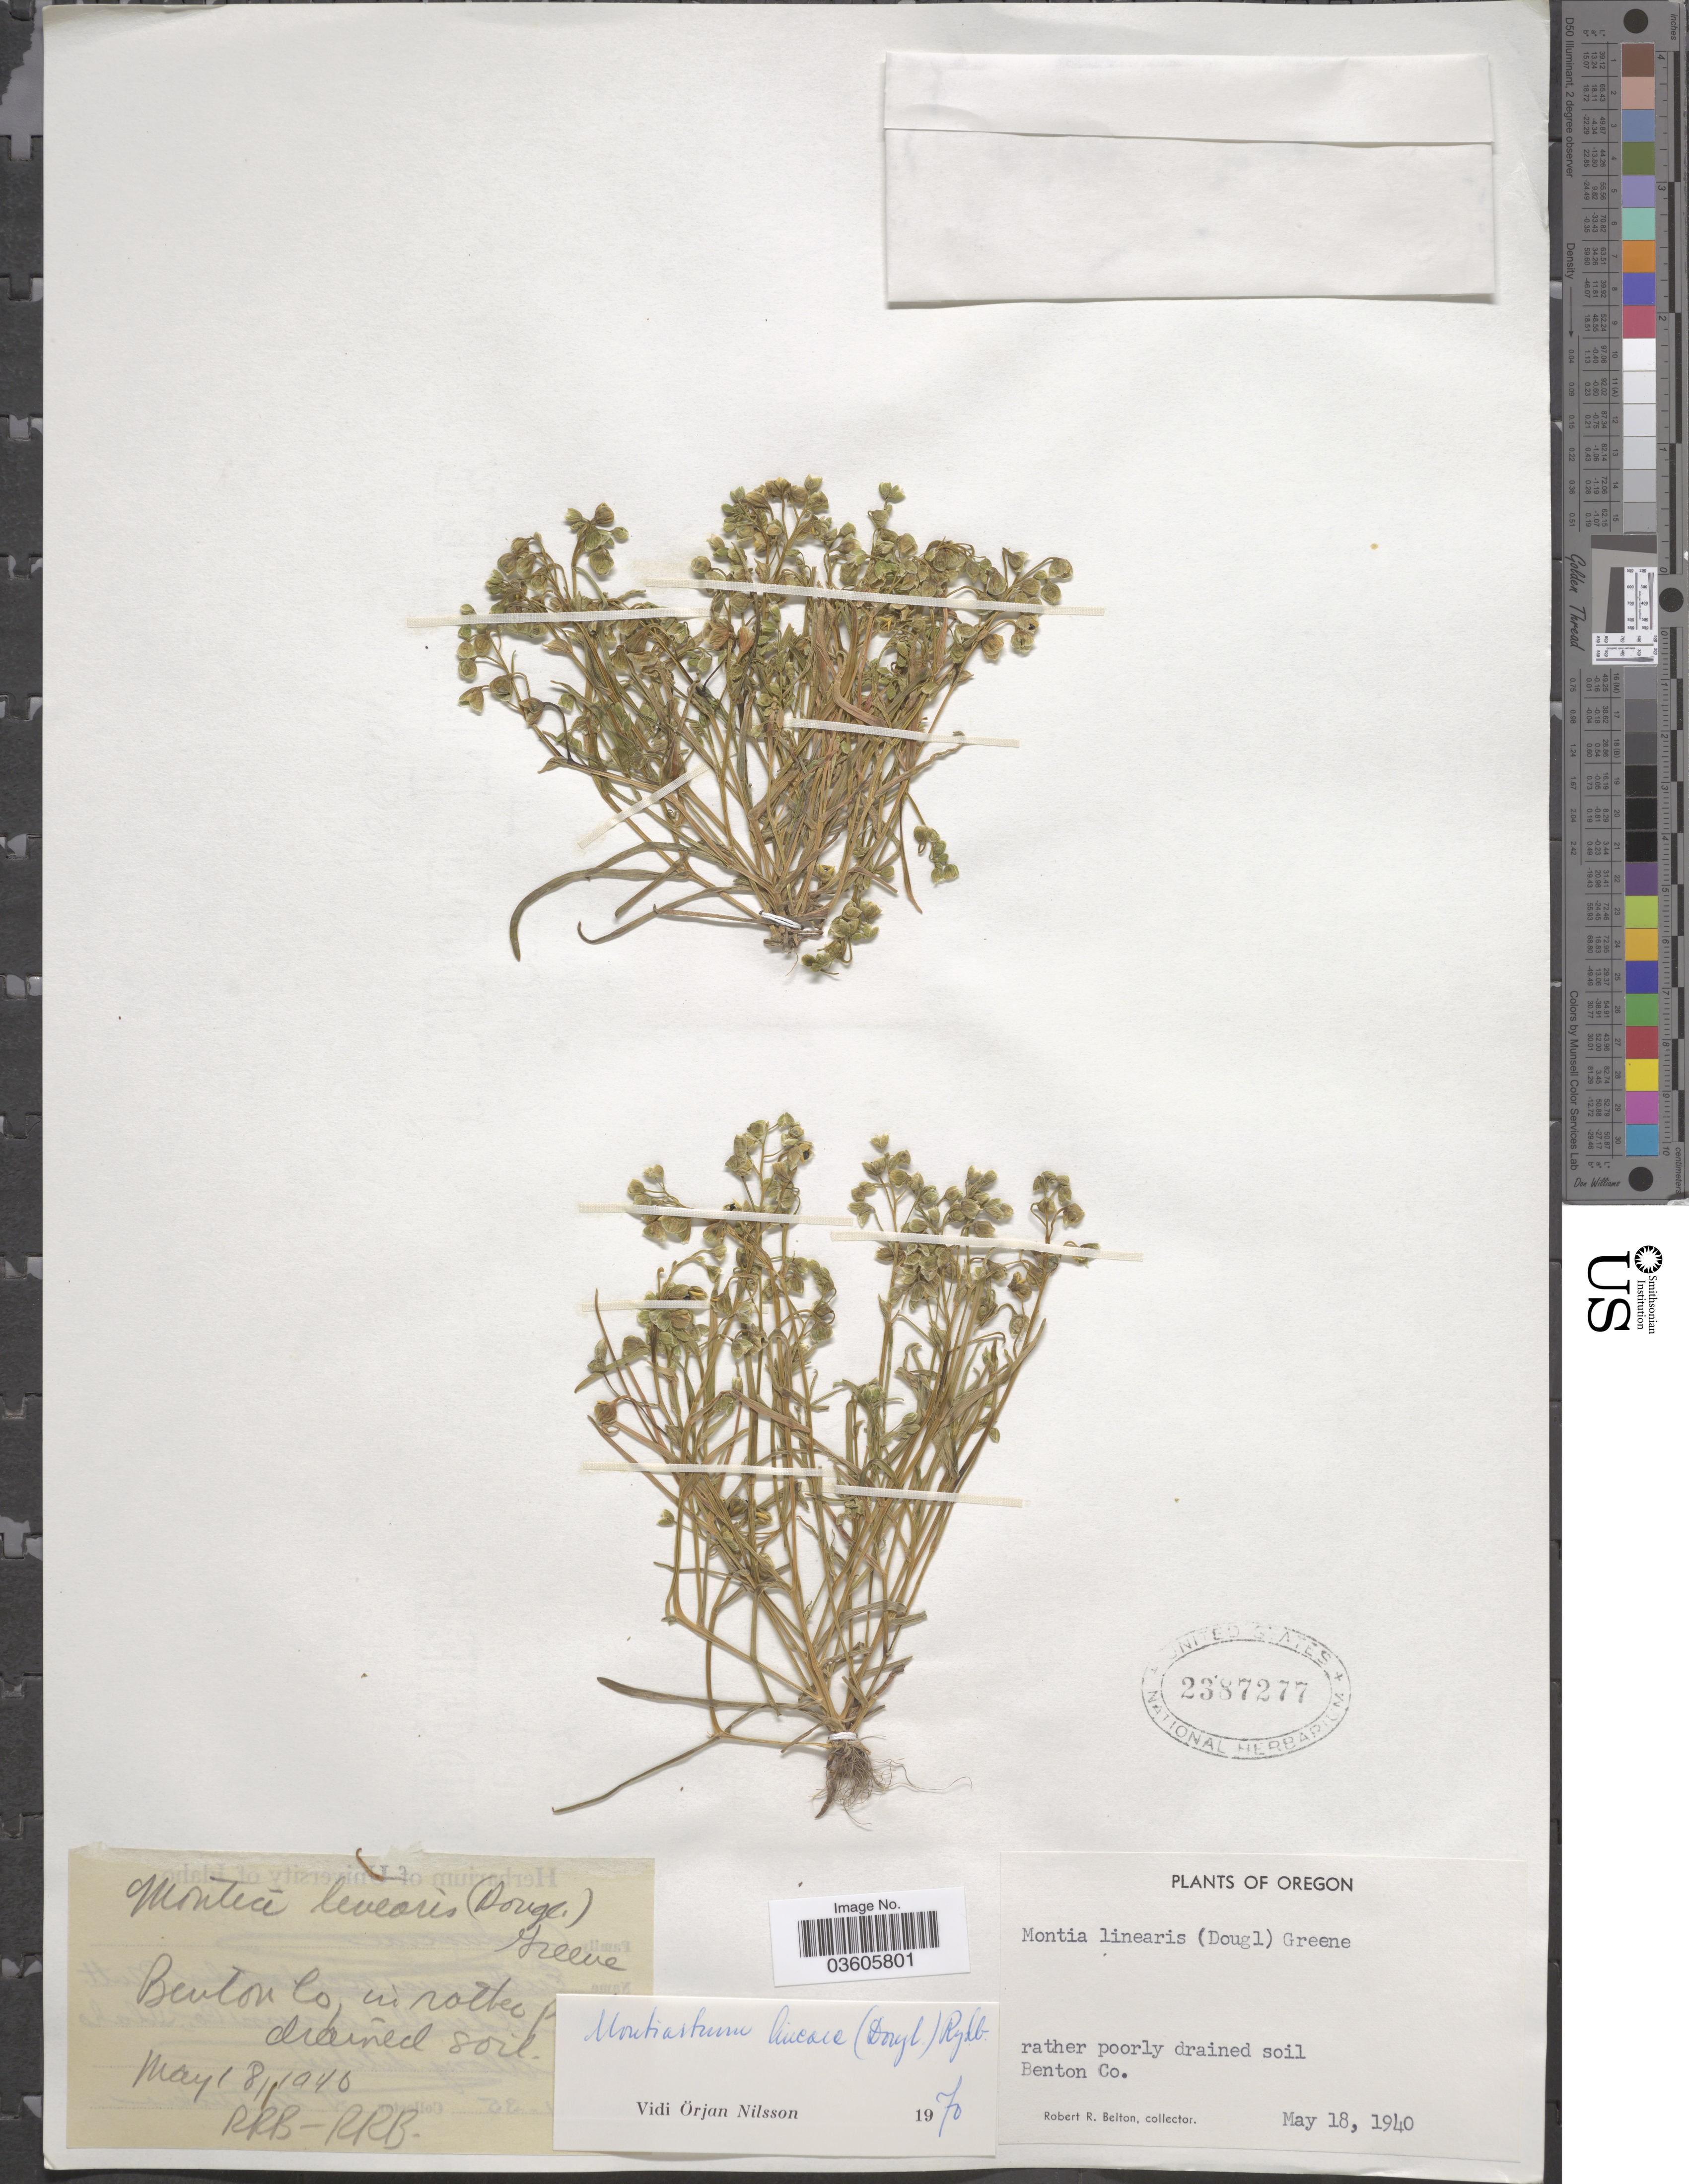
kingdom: Plantae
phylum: Tracheophyta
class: Magnoliopsida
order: Caryophyllales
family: Montiaceae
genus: Montia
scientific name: Montia linearis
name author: (Douglas) Greene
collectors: R. Belton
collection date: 1940-05-18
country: United States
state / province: Oregon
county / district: Benton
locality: Benton Co.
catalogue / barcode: US 2387277